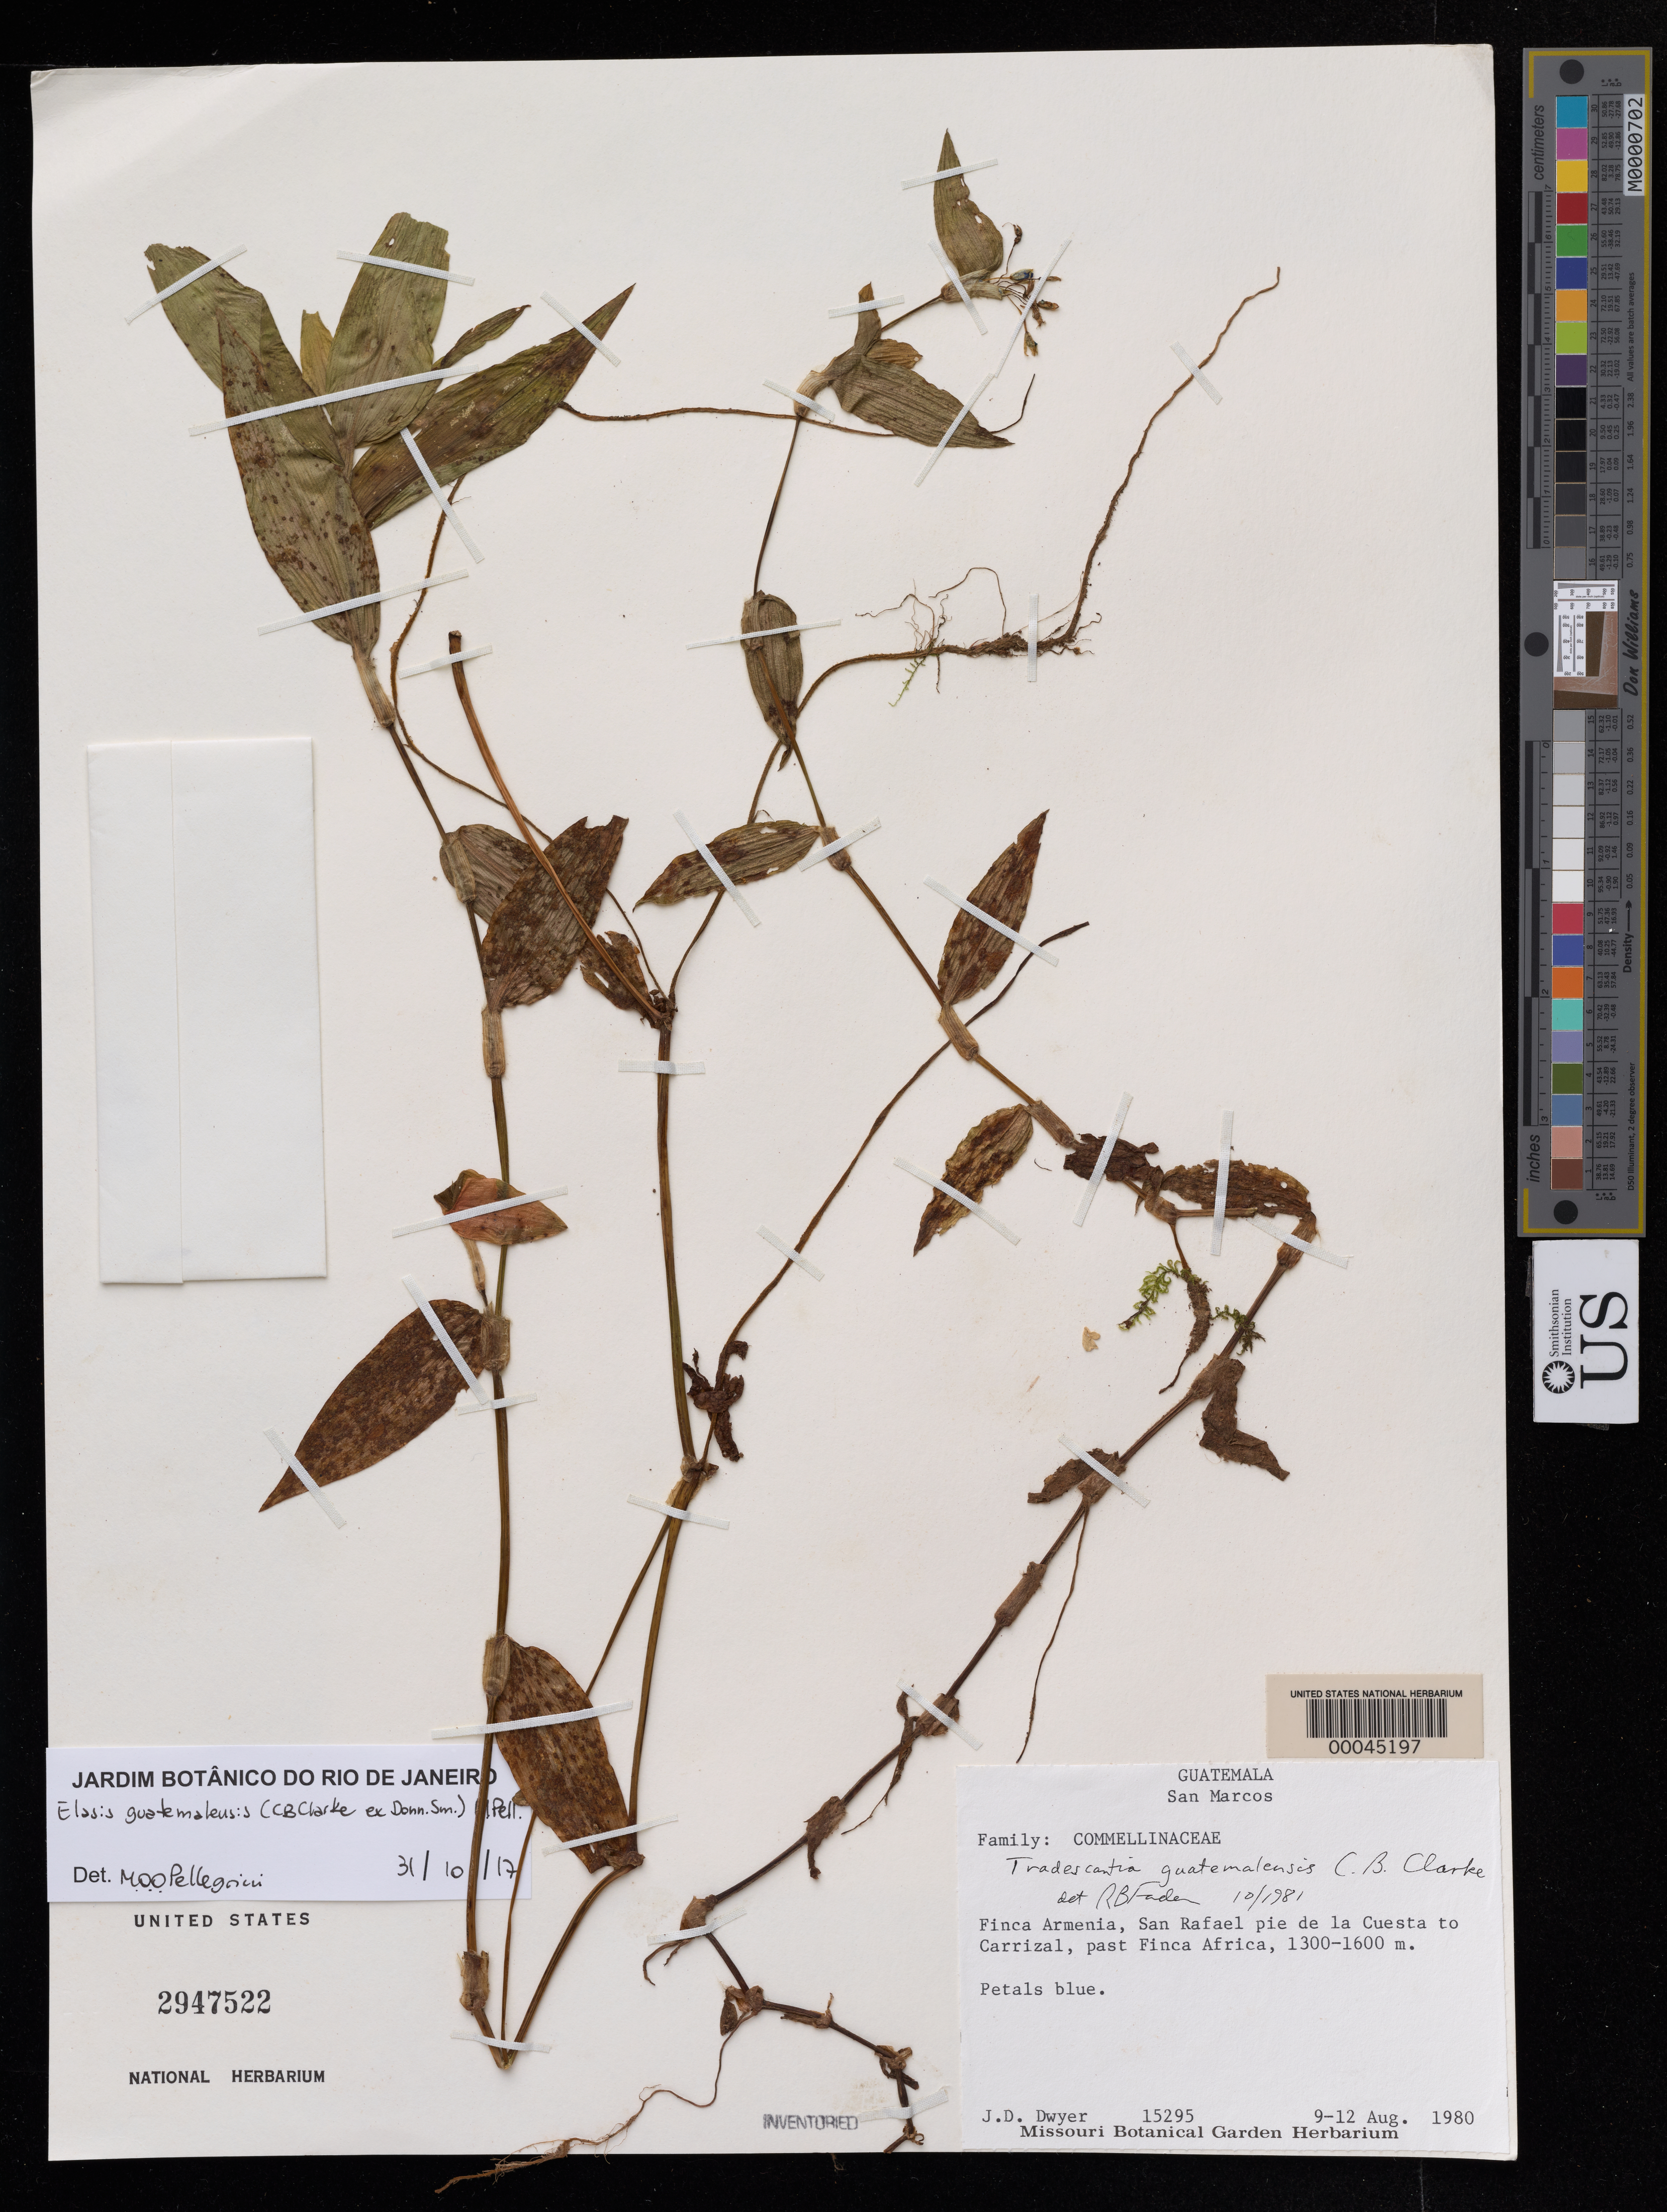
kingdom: Plantae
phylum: Tracheophyta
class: Liliopsida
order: Commelinales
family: Commelinaceae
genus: Elasis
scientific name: Elasis guatemalensis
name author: (C.B. Clarke ex Donn. Sm.) M. Pell.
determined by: Pellegrini, M. O. de Oliveira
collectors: J. D. Dwyer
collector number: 15295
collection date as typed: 09 Aug 1980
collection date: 1980-08-09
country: Guatemala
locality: Finca aremenia, San Rafael pie de la cuesta to carrizal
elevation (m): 1300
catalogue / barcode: US 2947522